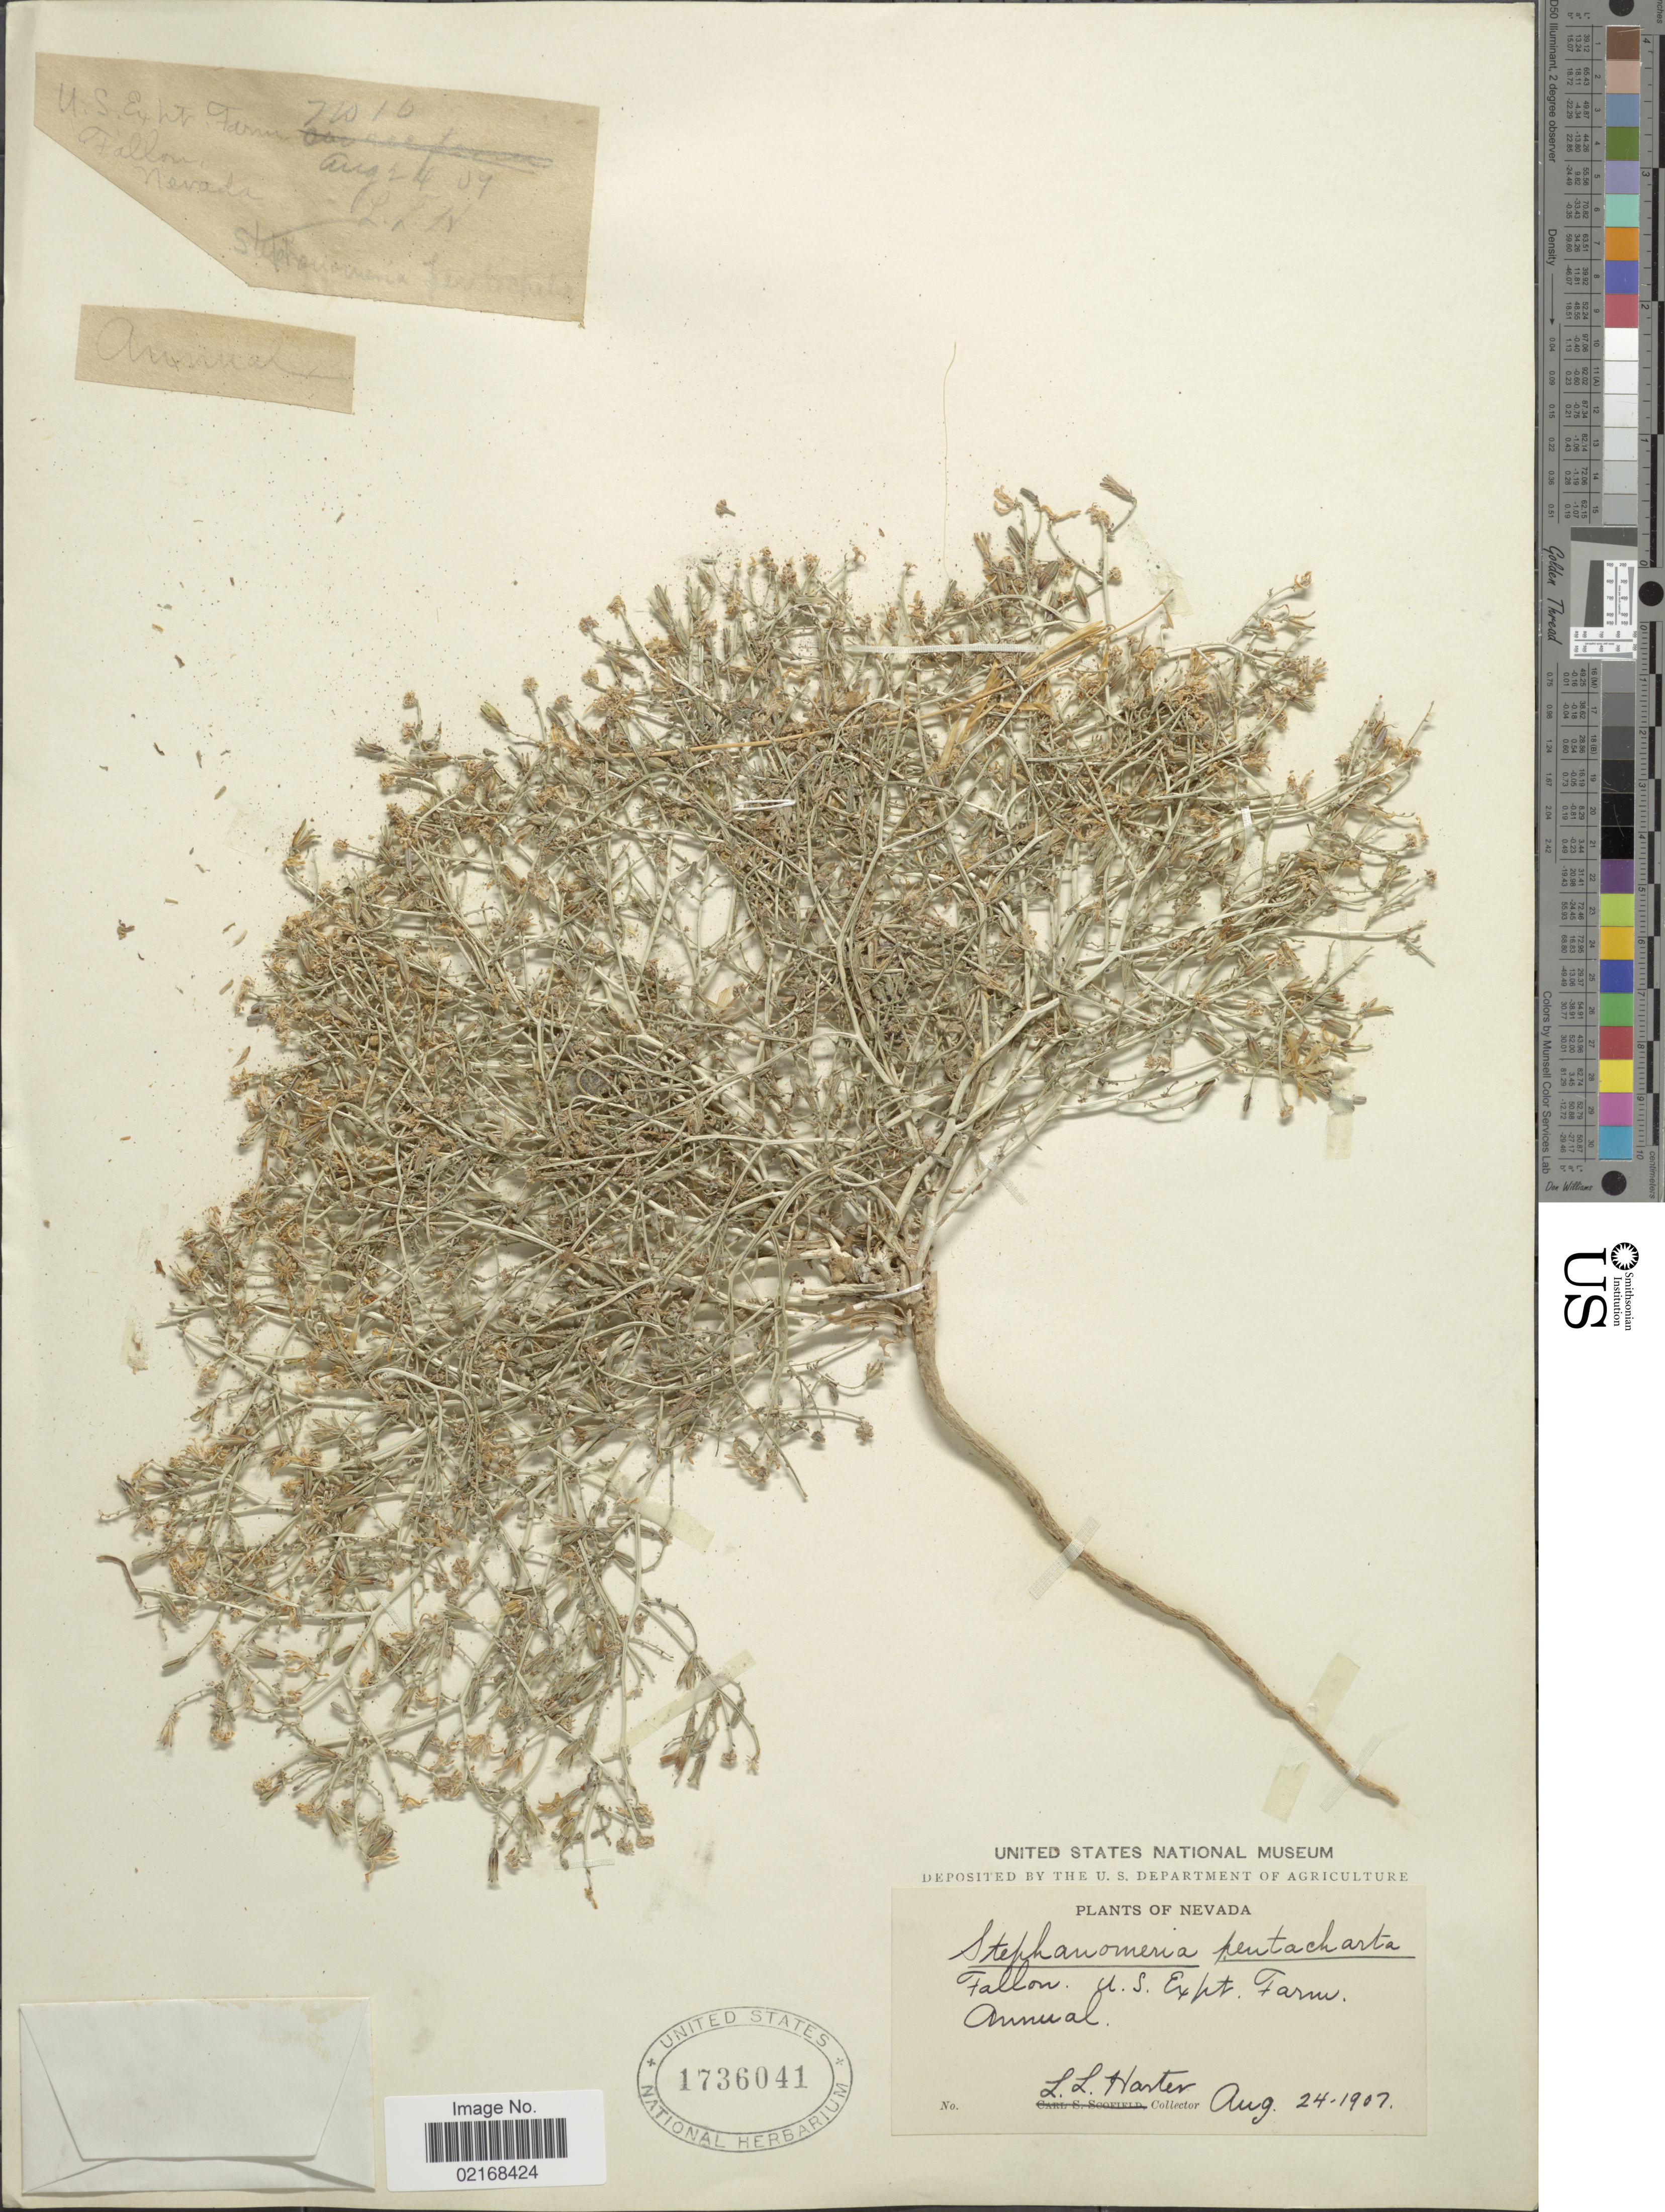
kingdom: Plantae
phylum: Tracheophyta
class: Magnoliopsida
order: Asterales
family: Asteraceae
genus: Stephanomeria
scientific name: Stephanomeria exigua subsp. exigua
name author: Nutt.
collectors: L. Harter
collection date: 1907-08-24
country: United States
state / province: Nevada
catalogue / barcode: US 1736041